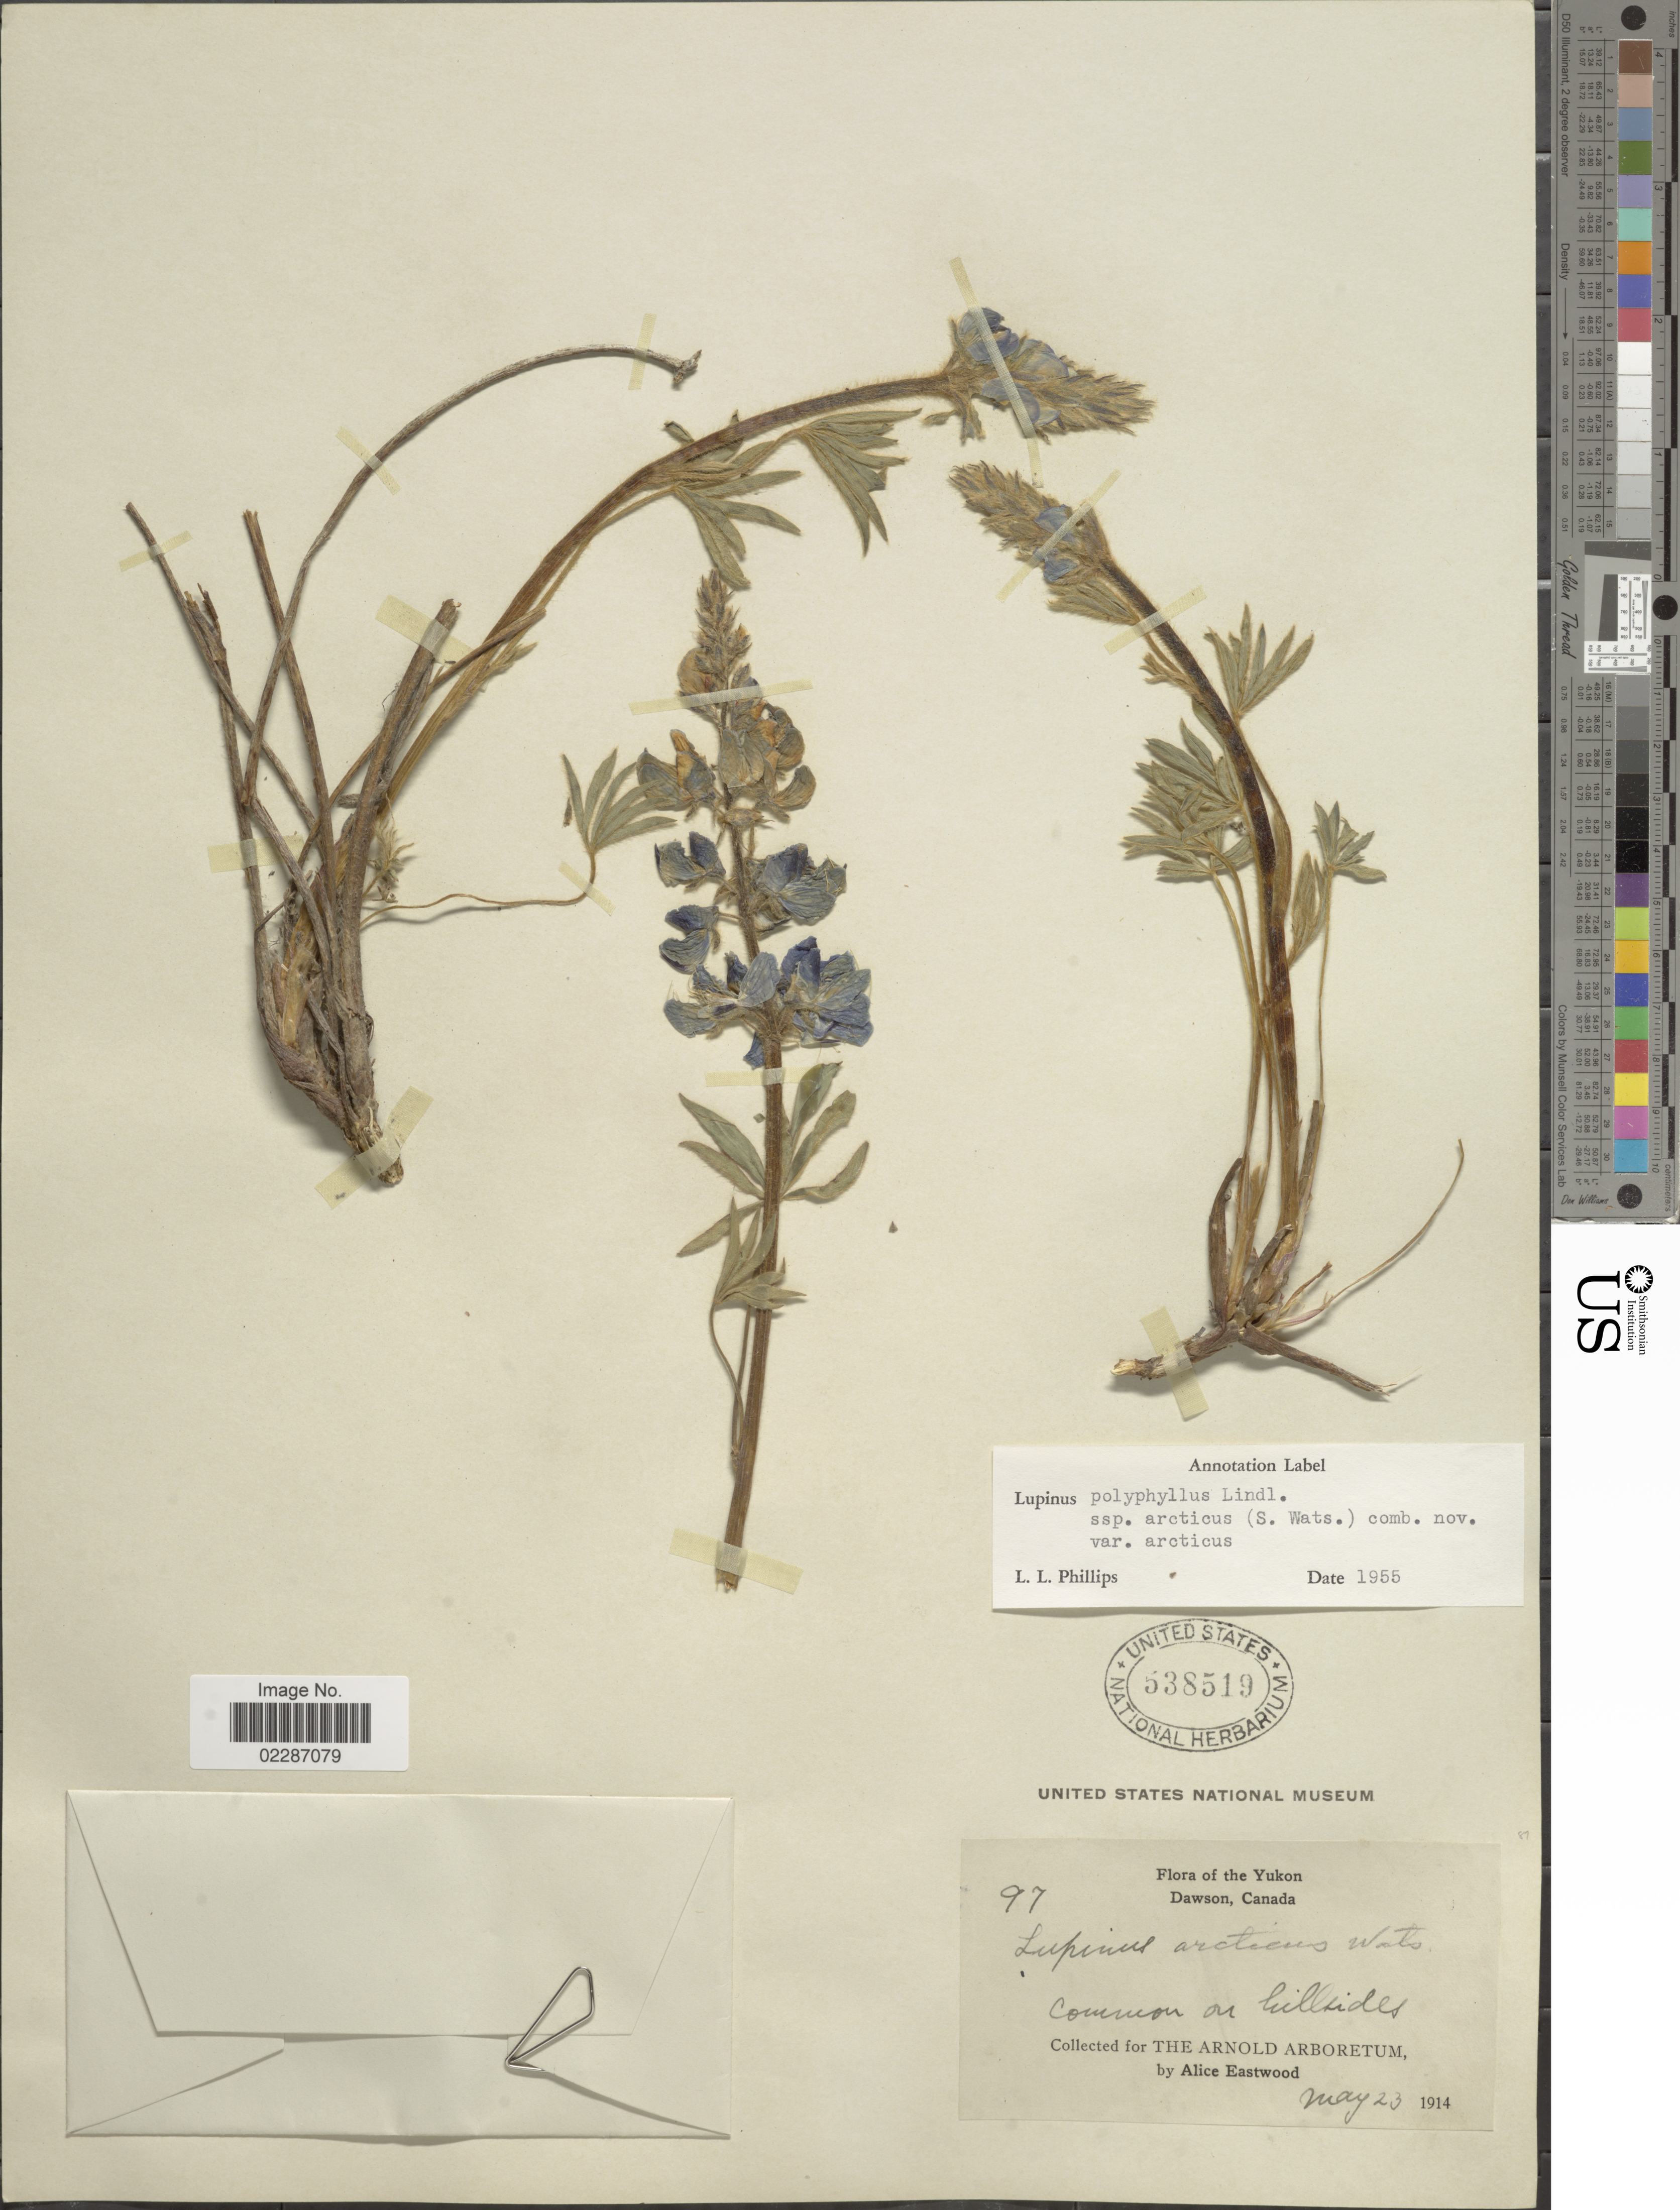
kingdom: Plantae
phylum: Tracheophyta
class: Magnoliopsida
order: Fabales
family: Fabaceae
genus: Lupinus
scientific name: Lupinus arcticus subsp. arcticus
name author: S. Watson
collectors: A. Eastwood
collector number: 97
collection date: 1914-05-23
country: Canada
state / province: Yukon Territory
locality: Dawson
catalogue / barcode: US 538519